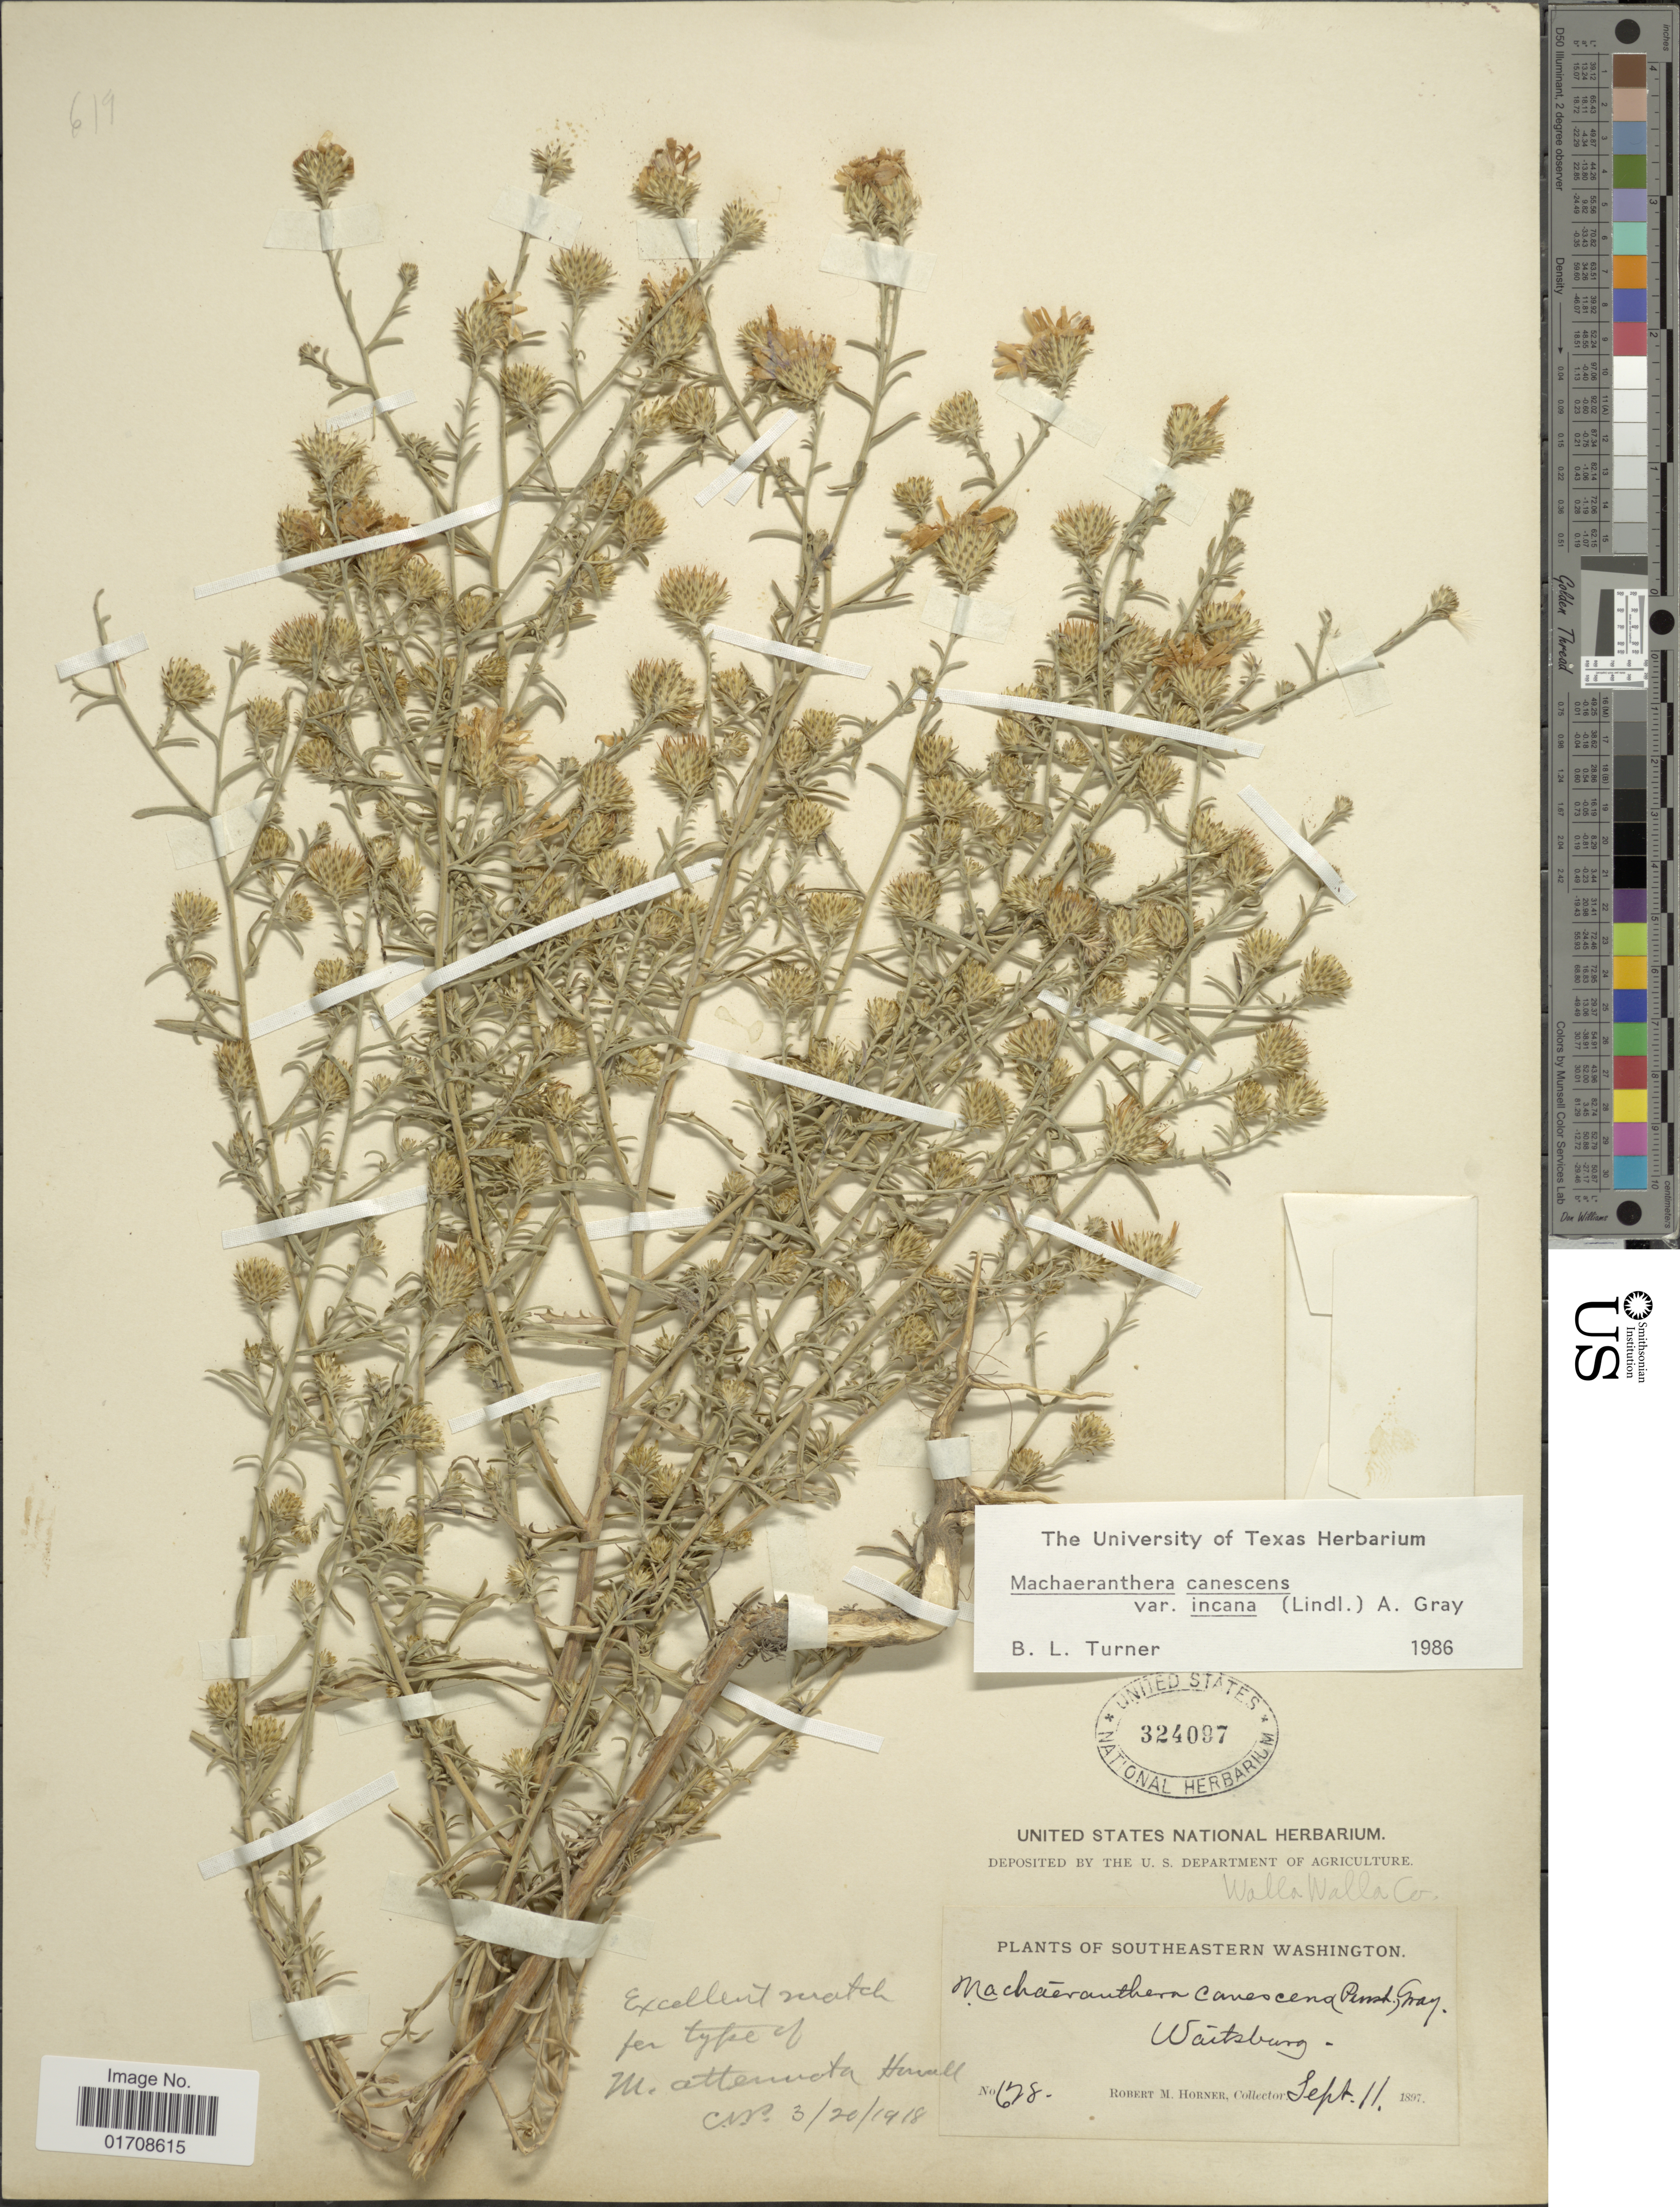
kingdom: Plantae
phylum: Tracheophyta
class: Magnoliopsida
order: Asterales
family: Asteraceae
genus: Machaeranthera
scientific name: Machaeranthera canescens var. incana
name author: (Lindl.) A. Gray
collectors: R. Horner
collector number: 628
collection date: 1897-09-11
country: United States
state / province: Washington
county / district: Walla Walla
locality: Southeastern Washington, Waitsburg, Walla Walla Co.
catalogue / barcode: US 324097